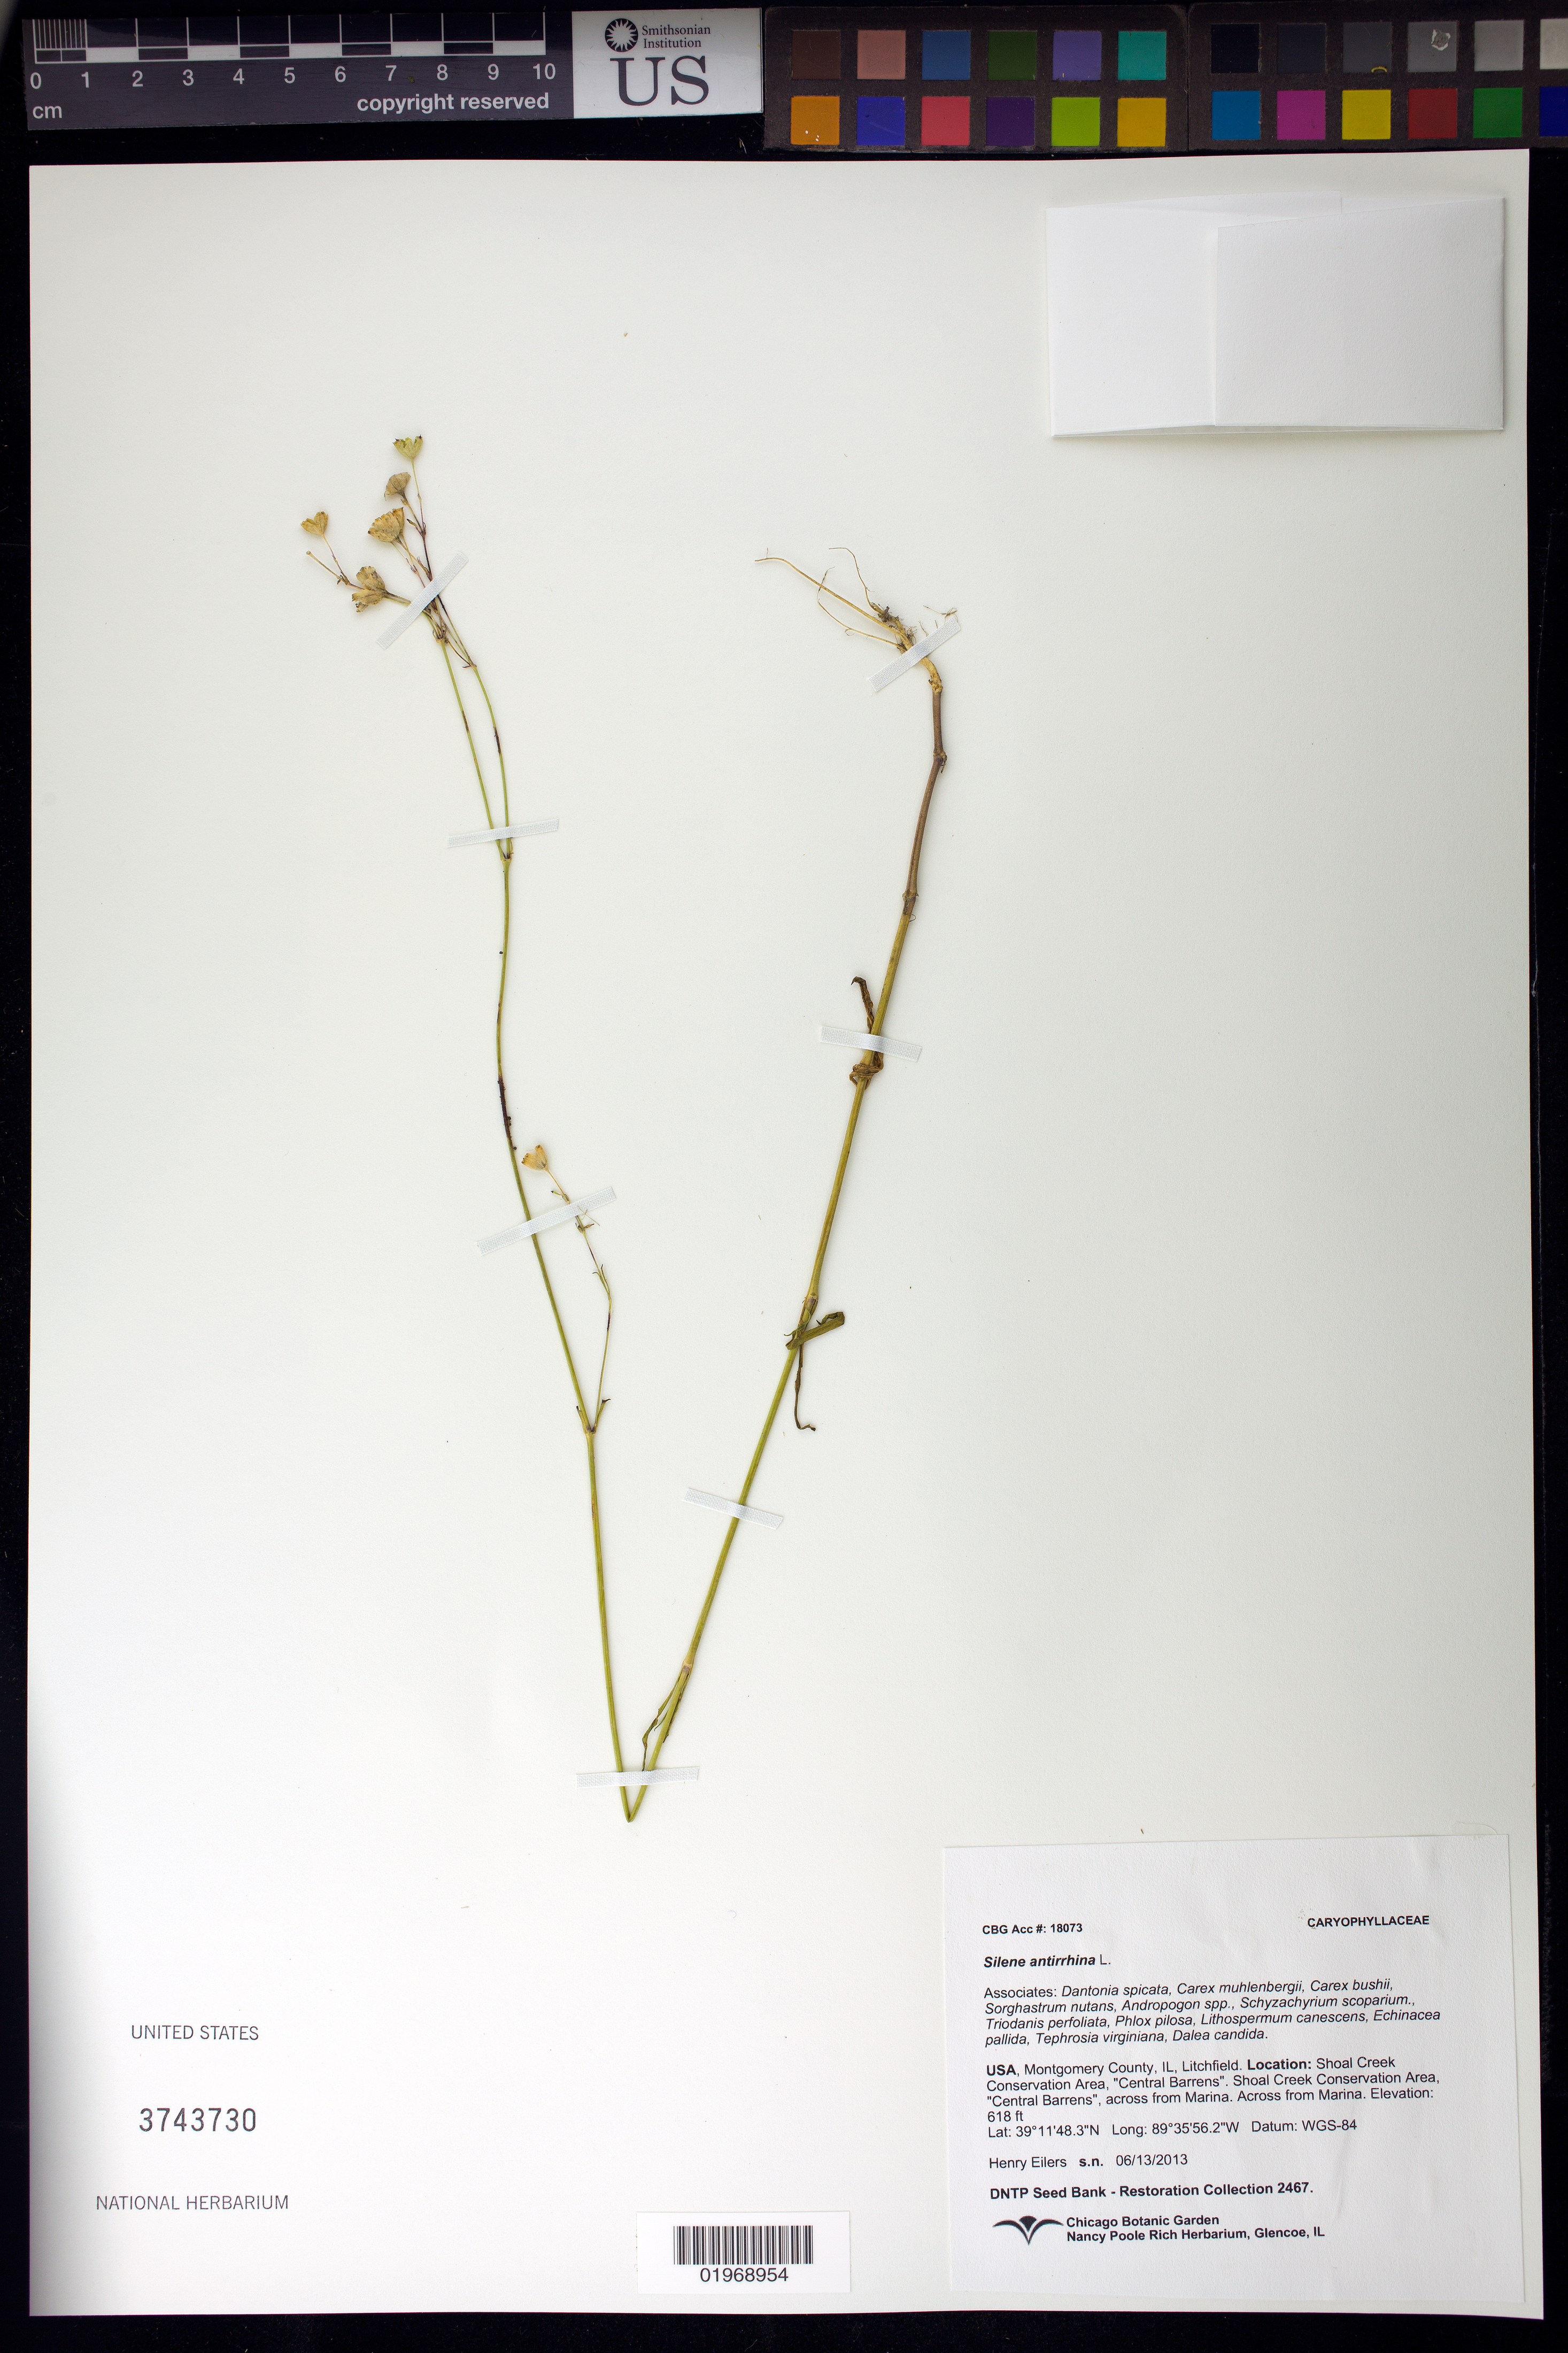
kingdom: Plantae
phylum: Tracheophyta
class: Magnoliopsida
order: Caryophyllales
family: Caryophyllaceae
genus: Silene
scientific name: Silene antirrhina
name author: L.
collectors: H. Eilers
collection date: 2013-06-13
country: United States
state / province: Illinois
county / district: Montgomery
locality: Litchfield, Shoal Creek Conservation Area, "Central Barrens" across from Marina.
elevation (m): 188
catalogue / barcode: US 3743730